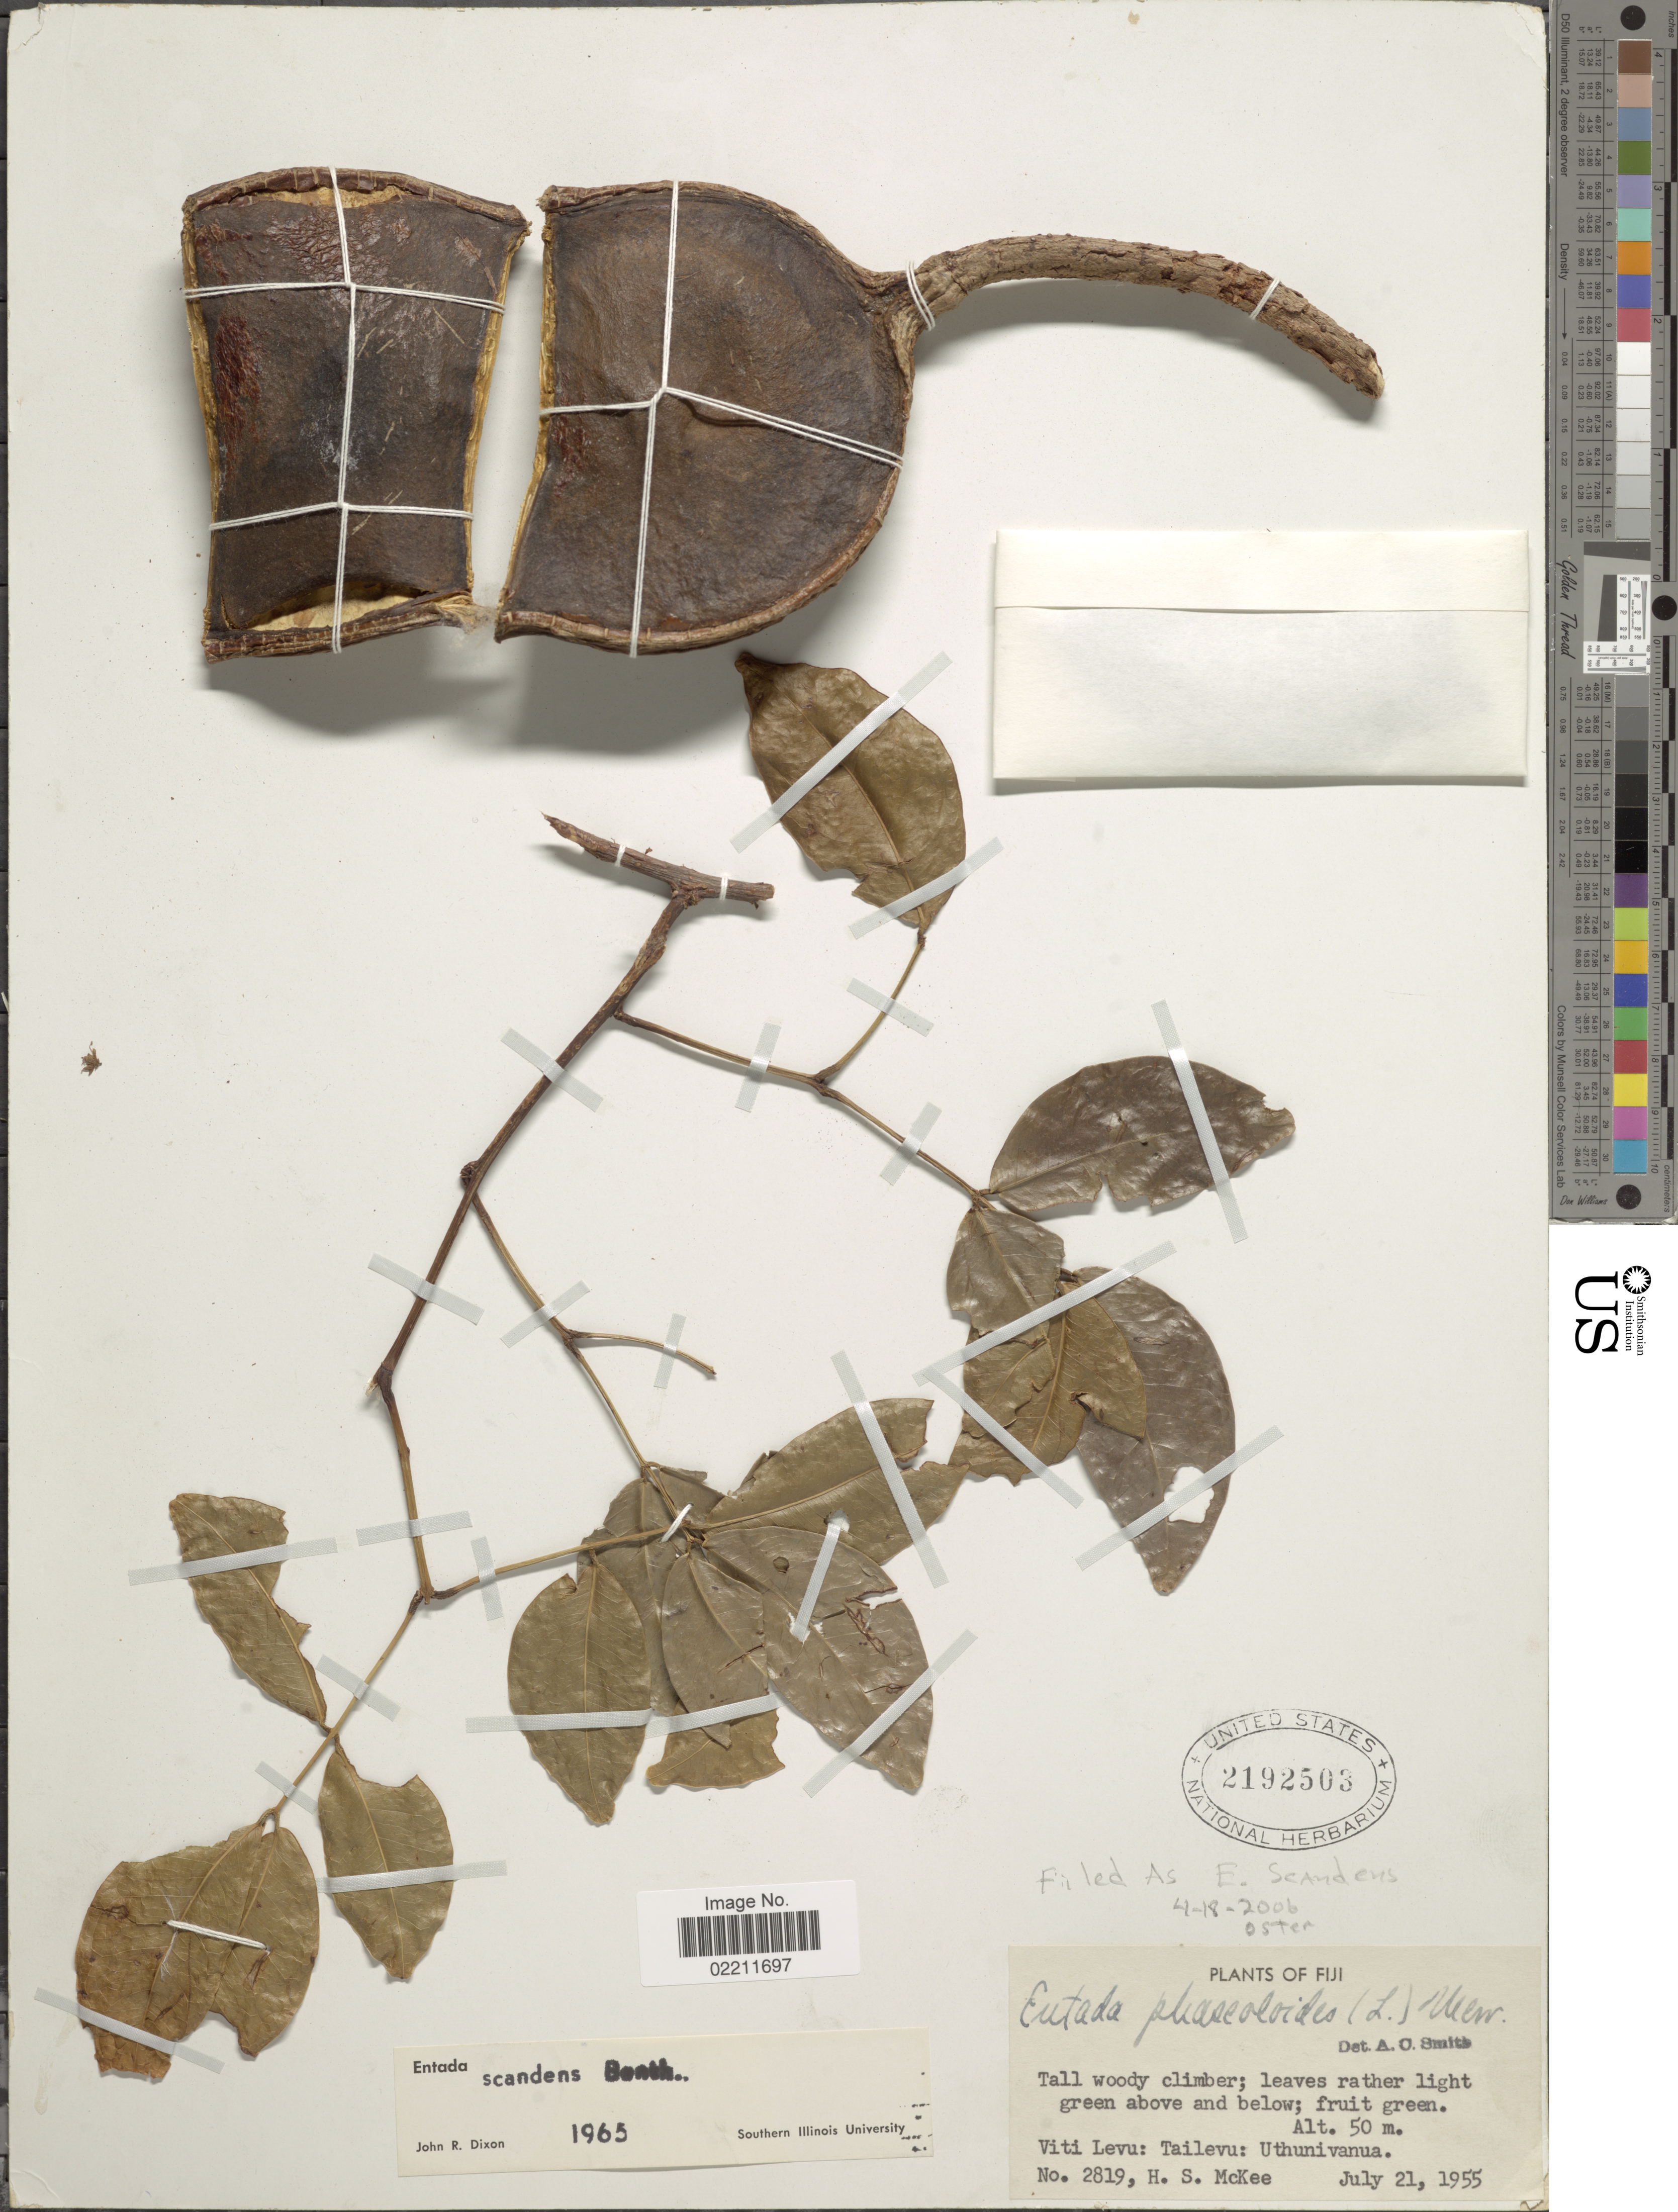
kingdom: Plantae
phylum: Tracheophyta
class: Magnoliopsida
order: Fabales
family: Fabaceae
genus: Entada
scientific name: Entada phaseoloides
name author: (L.) Merr.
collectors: H. S. McKee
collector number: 2819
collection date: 1955-07-21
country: Fiji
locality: Viti Levu: Tailevu: Uthunivanua.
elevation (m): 50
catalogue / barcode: US 2192503